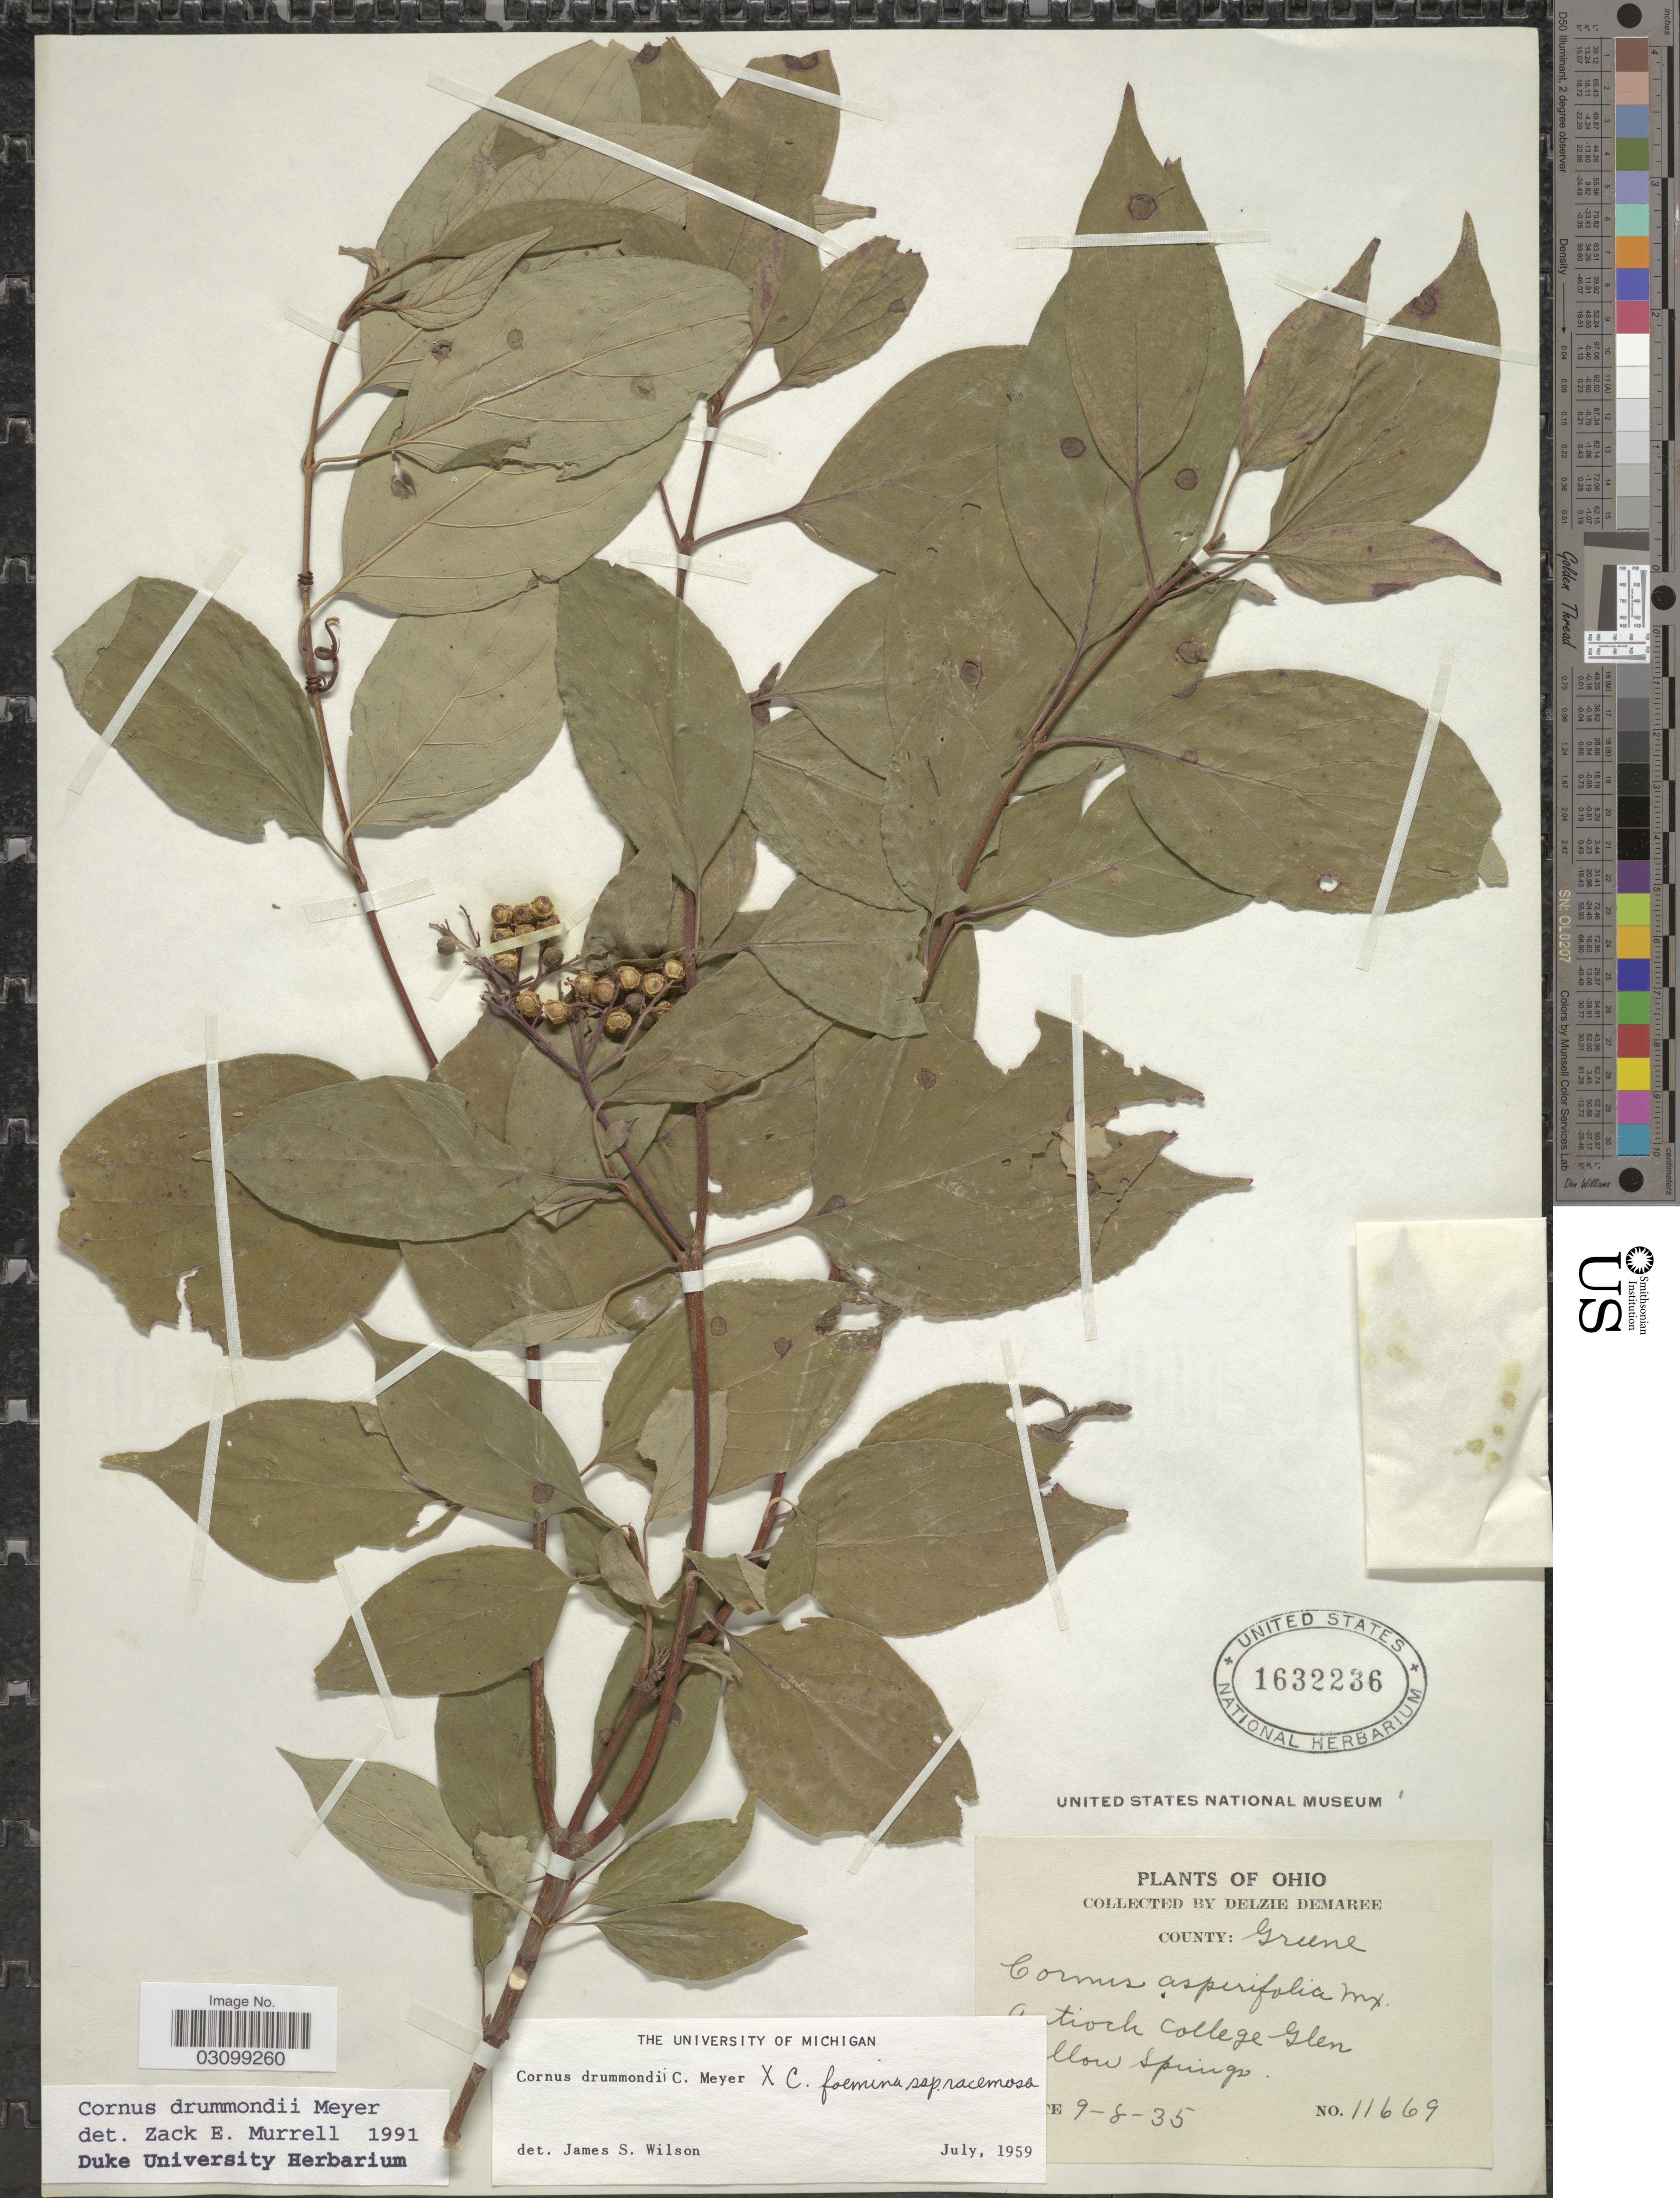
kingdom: Plantae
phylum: Tracheophyta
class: Magnoliopsida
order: Cornales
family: Cornaceae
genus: Cornus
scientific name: Cornus drummondii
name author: C.A. Mey.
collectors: D. Demaree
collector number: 11669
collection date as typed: Transcribed d/m/y: 8/9/35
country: United States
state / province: Ohio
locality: County: Greene. Antioch College Glen. Yellow Springs.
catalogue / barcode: US 1632236